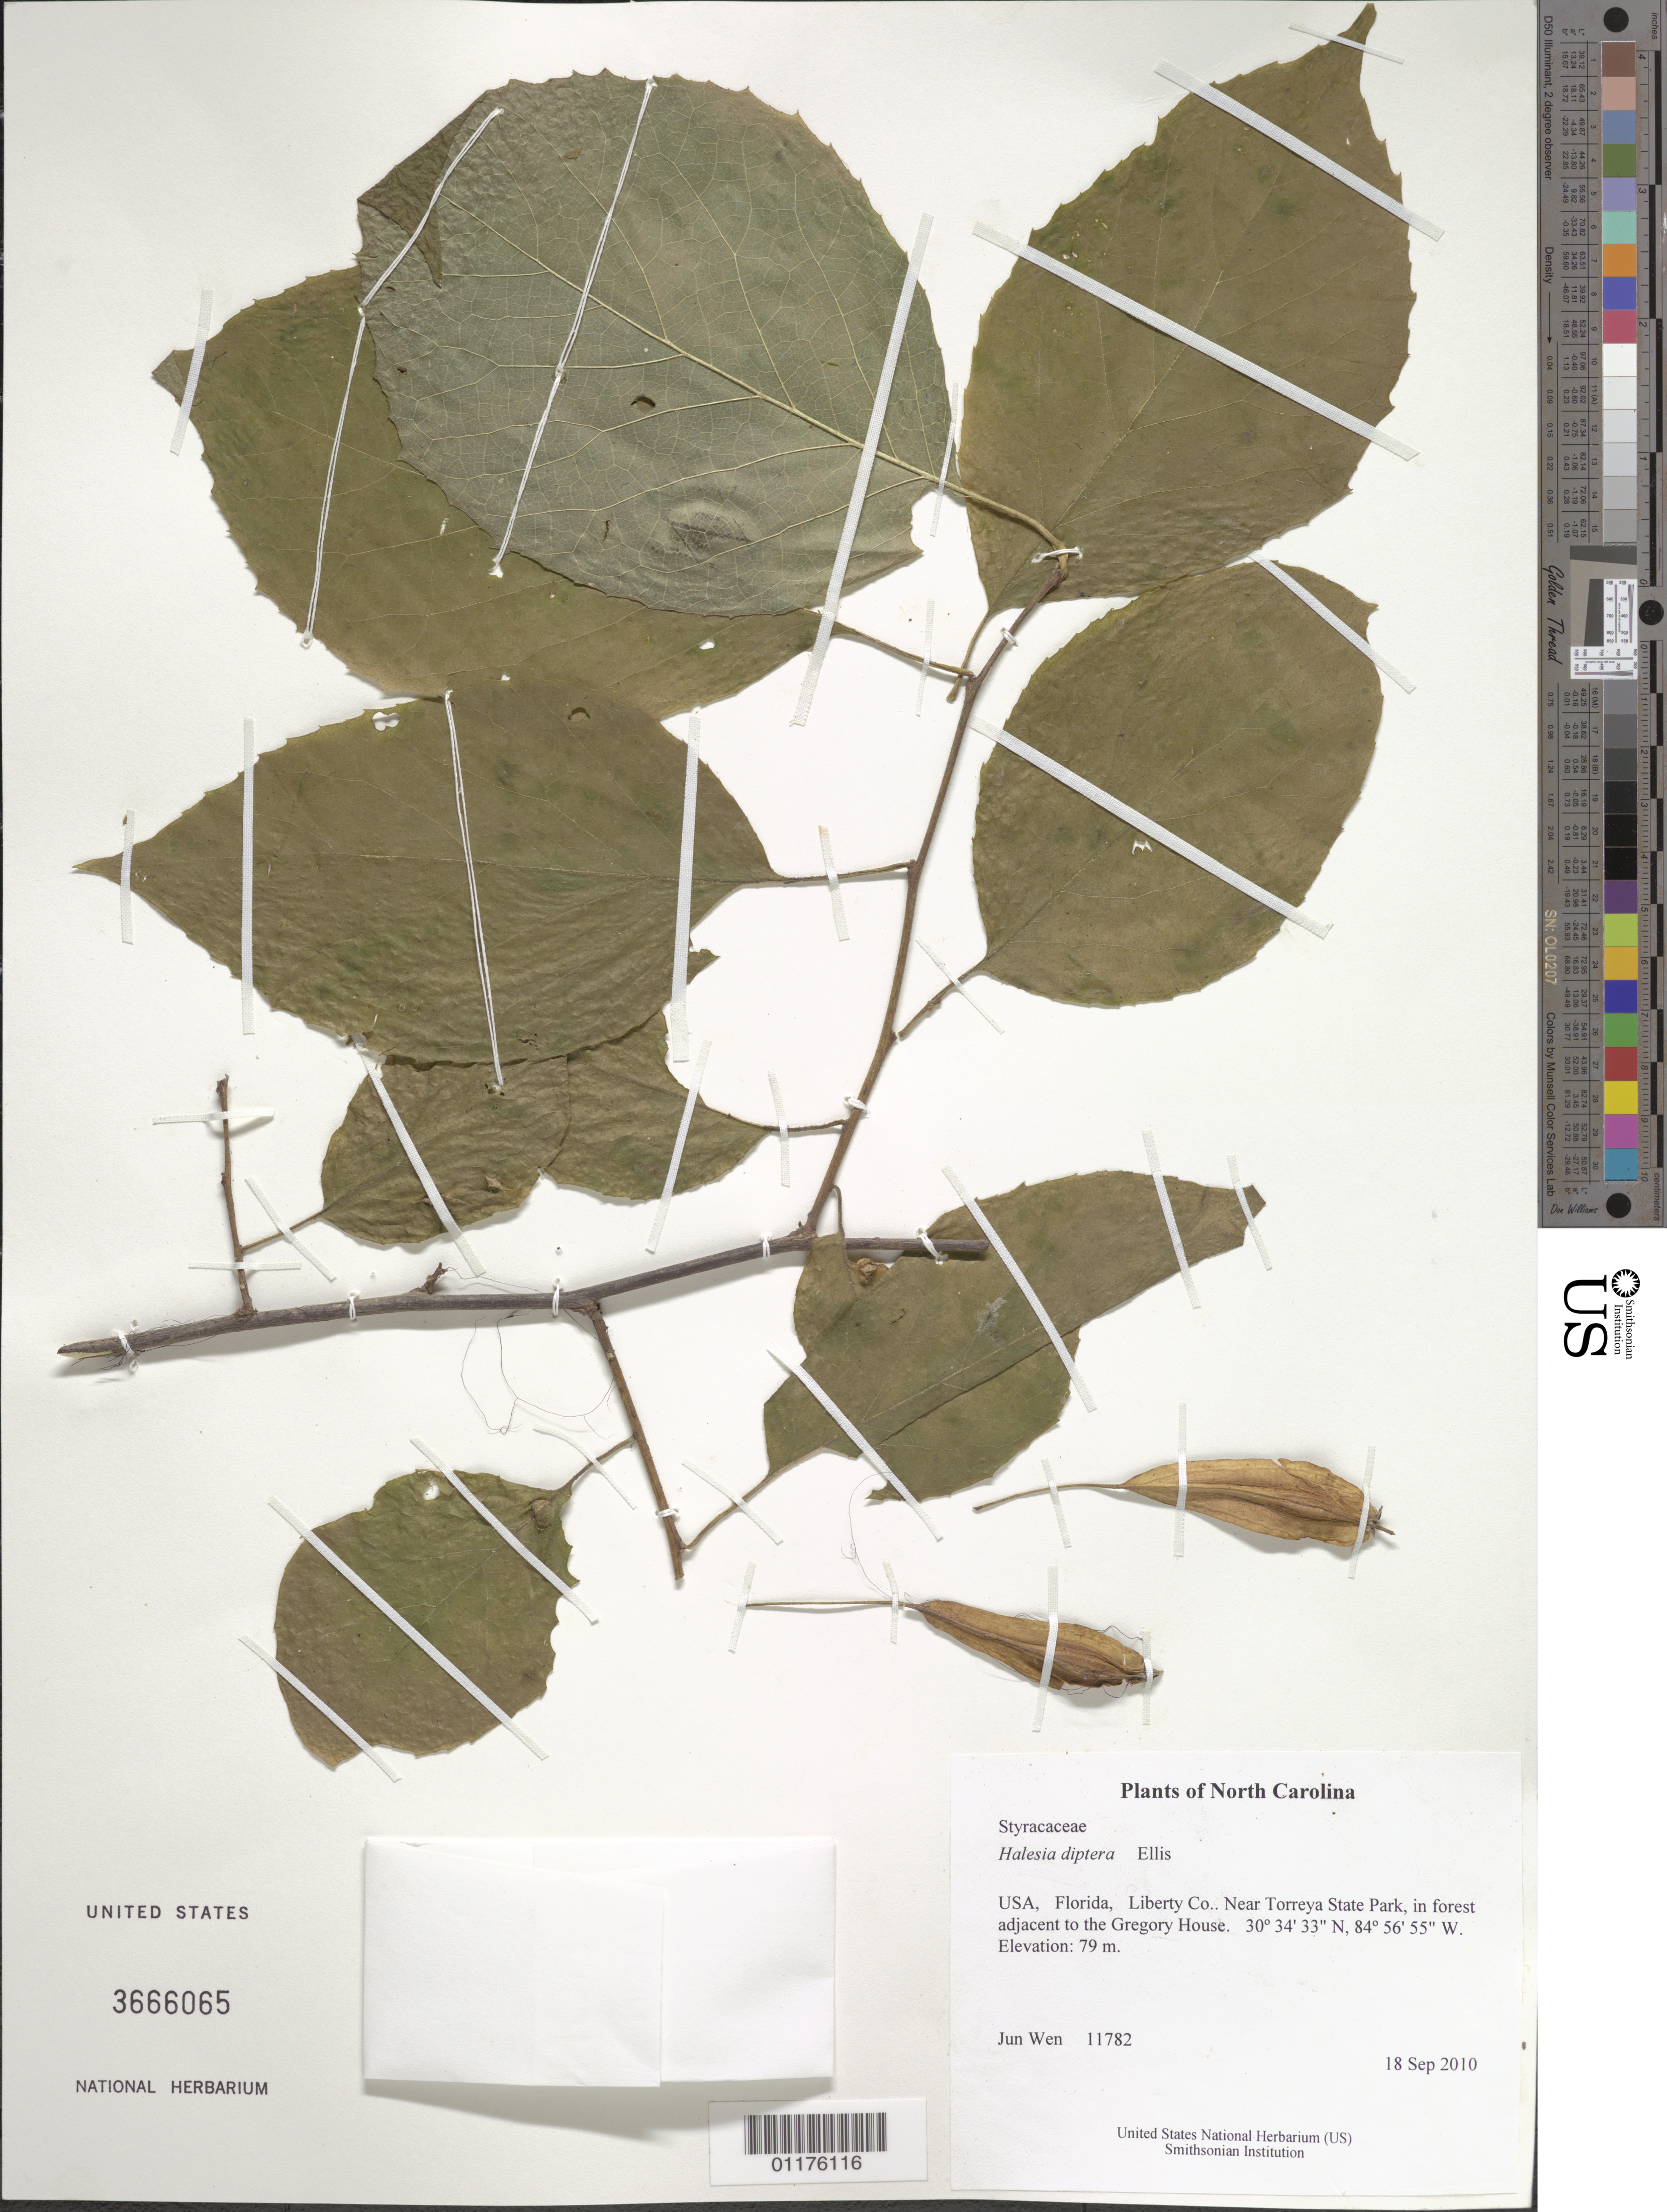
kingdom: Plantae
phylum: Tracheophyta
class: Magnoliopsida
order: Ericales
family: Styracaceae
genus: Halesia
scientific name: Halesia diptera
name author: J. Ellis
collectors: J. Wen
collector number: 11782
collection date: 2010-09-18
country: United States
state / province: Florida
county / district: Liberty Co.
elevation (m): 79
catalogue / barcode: US 3666065